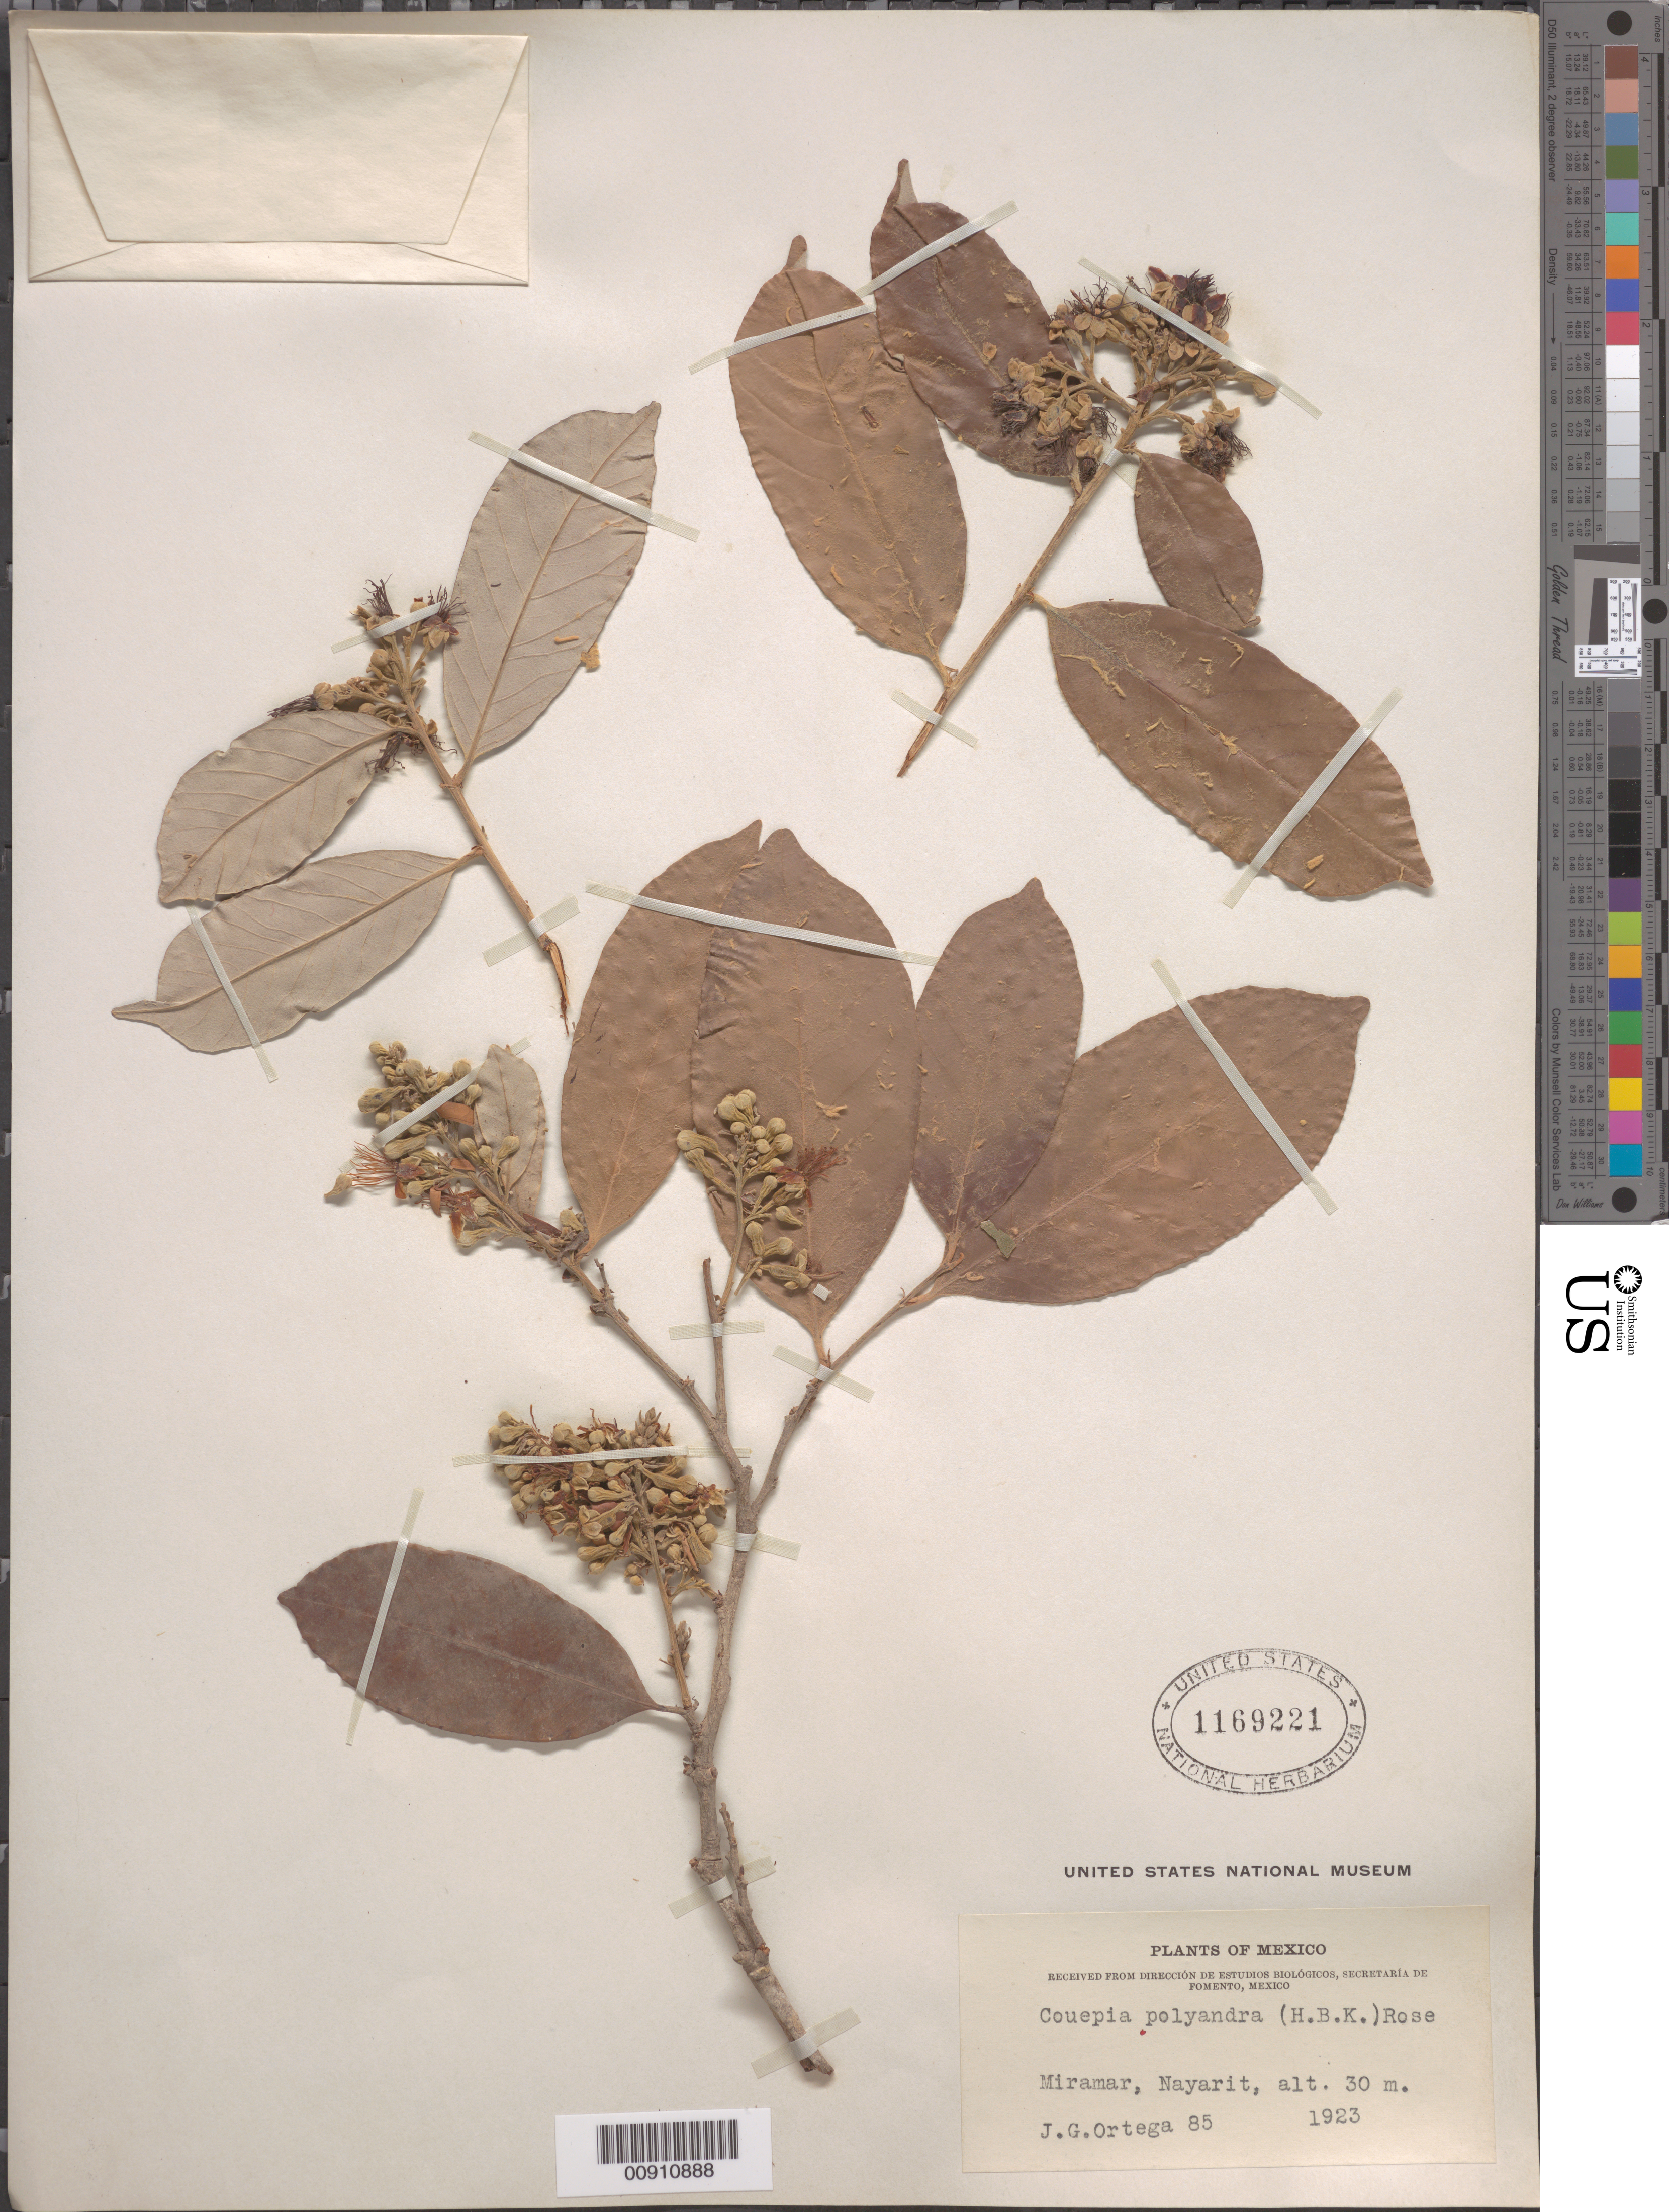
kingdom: Plantae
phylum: Tracheophyta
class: Magnoliopsida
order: Malpighiales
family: Chrysobalanaceae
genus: Couepia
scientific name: Couepia polyandra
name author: (Kunth) Rose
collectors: J. Ortega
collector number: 85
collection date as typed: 1923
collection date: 1923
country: Mexico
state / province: Nayarit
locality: Miramar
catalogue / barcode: US 1169221